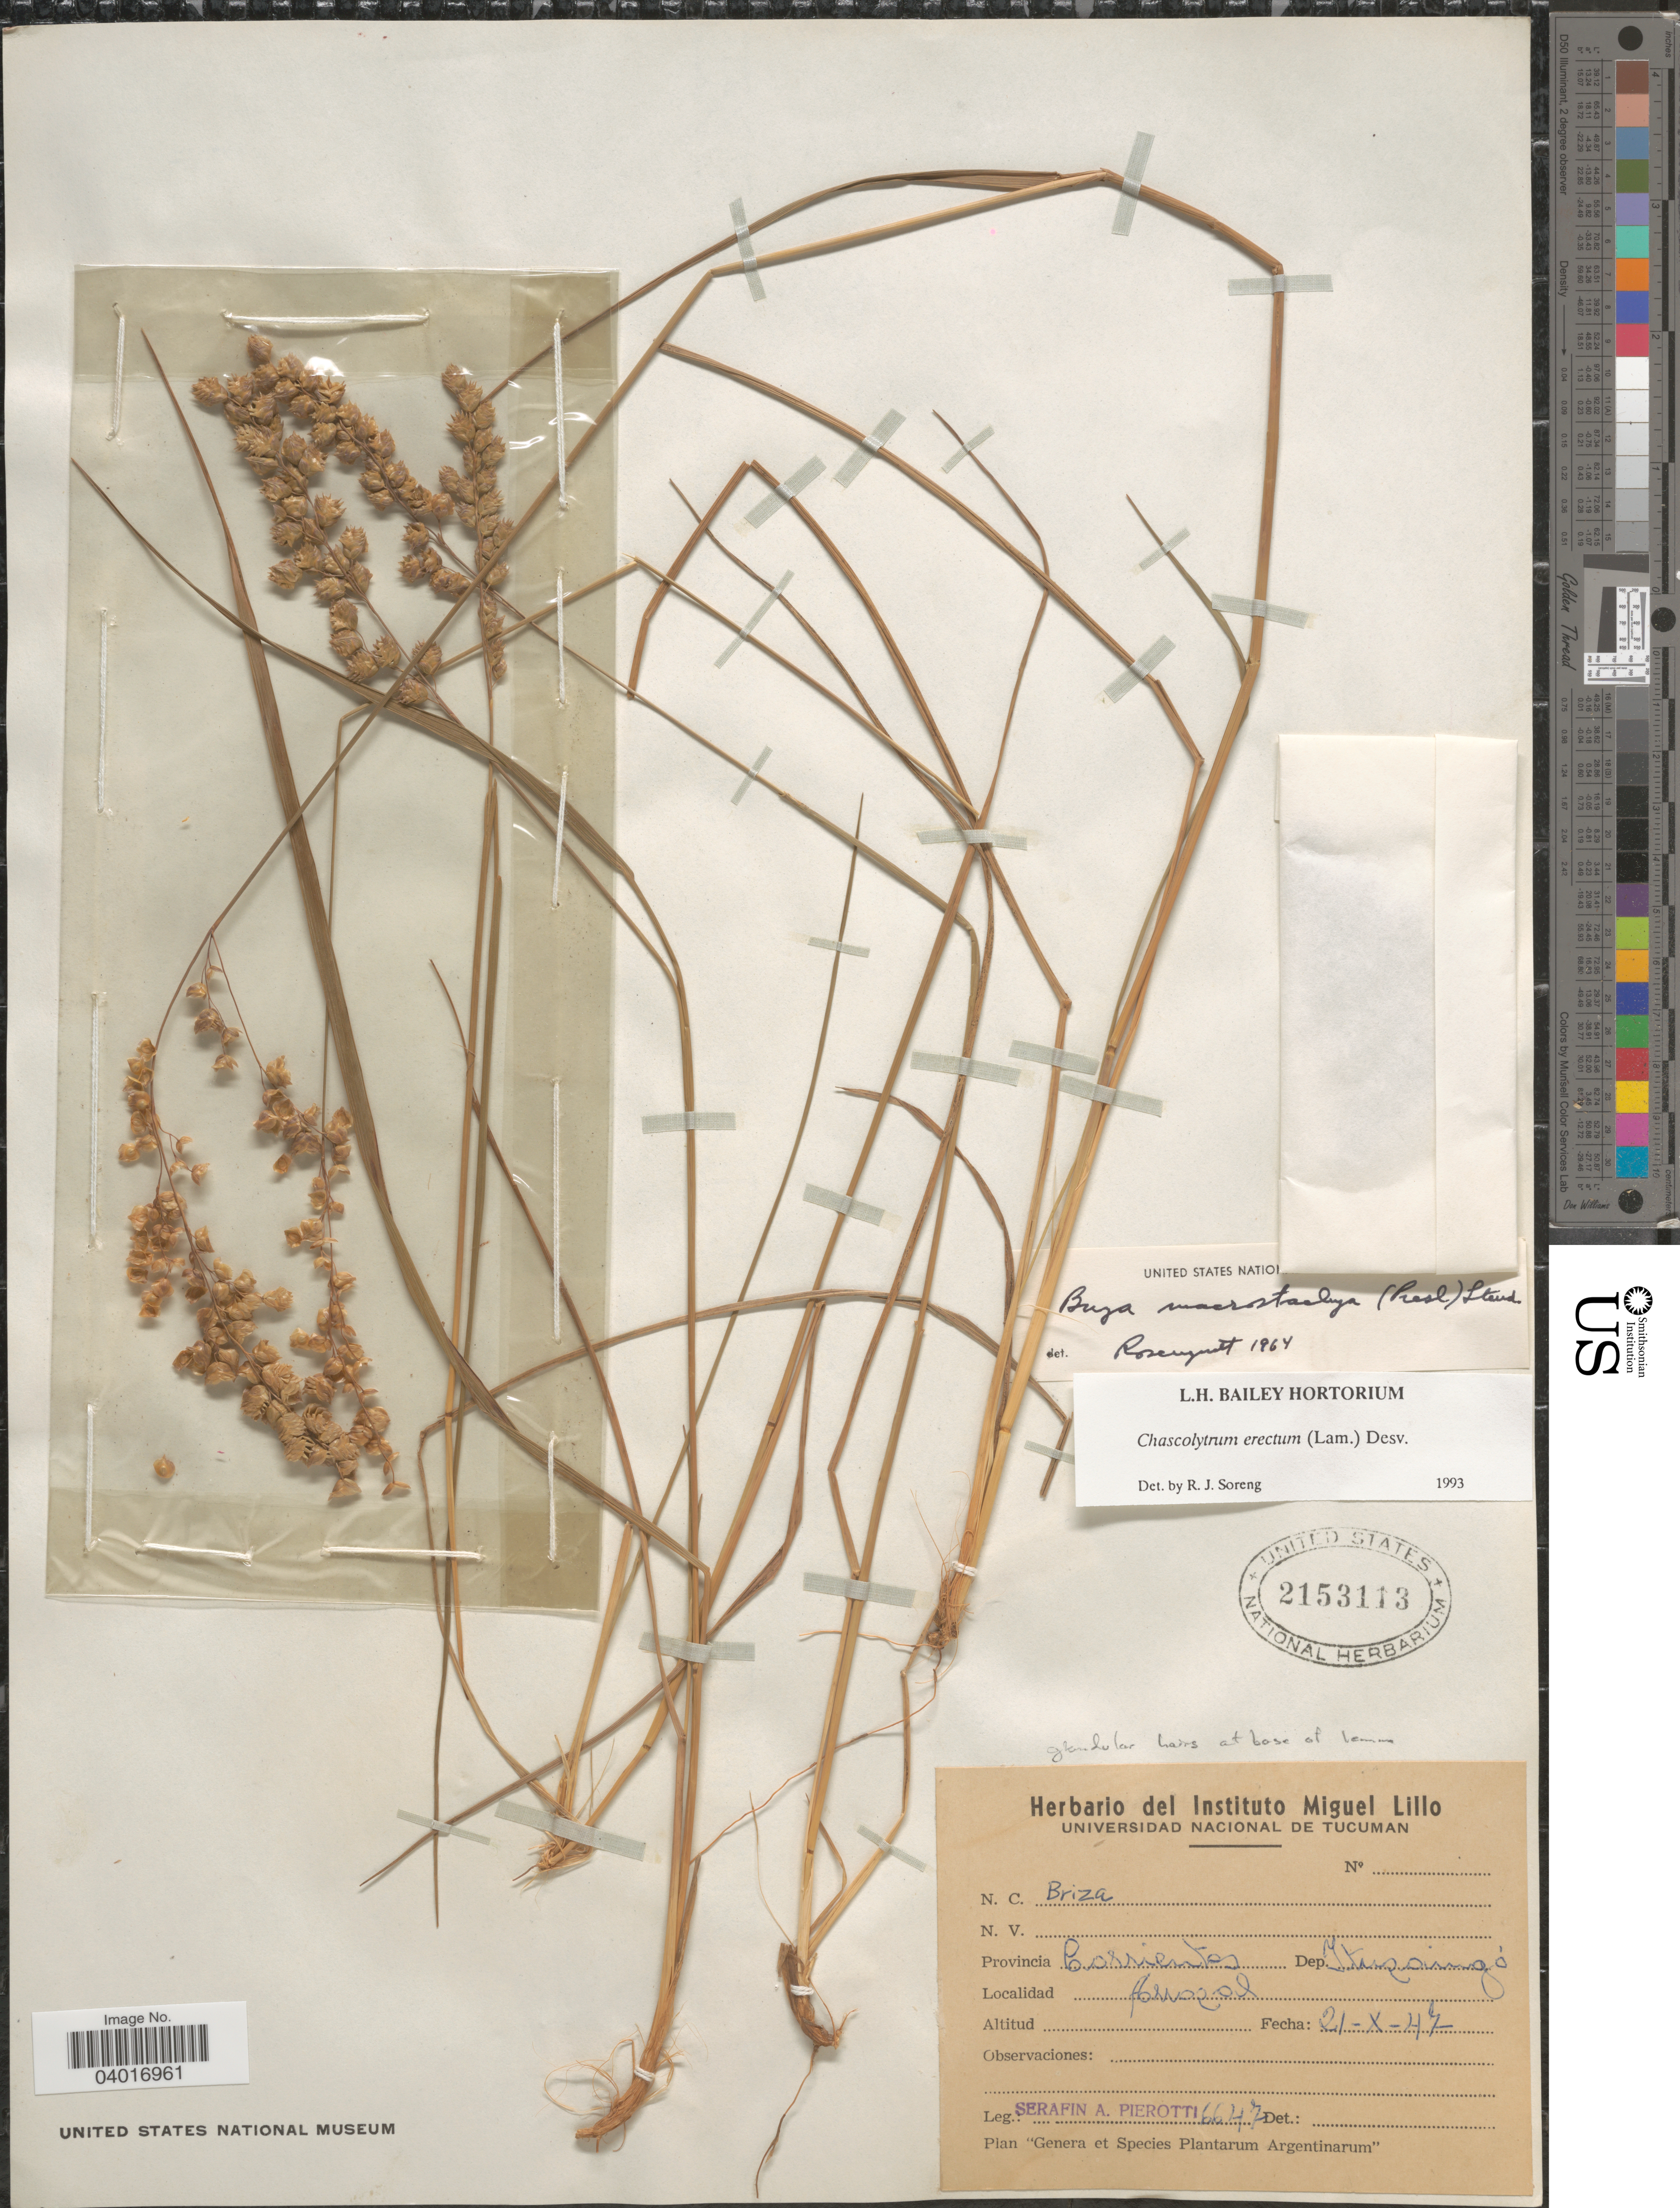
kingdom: Plantae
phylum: Tracheophyta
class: Liliopsida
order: Poales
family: Poaceae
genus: Chascolytrum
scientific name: Chascolytrum erectum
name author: (Lam.) Desv.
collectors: S. A. Pierotti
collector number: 6647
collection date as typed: Transcribed d/m/y: 21/10/47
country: Argentina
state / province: Corrientes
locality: Dep. Ituzaingó. Arrozal. [interpreted]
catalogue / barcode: US 2153113